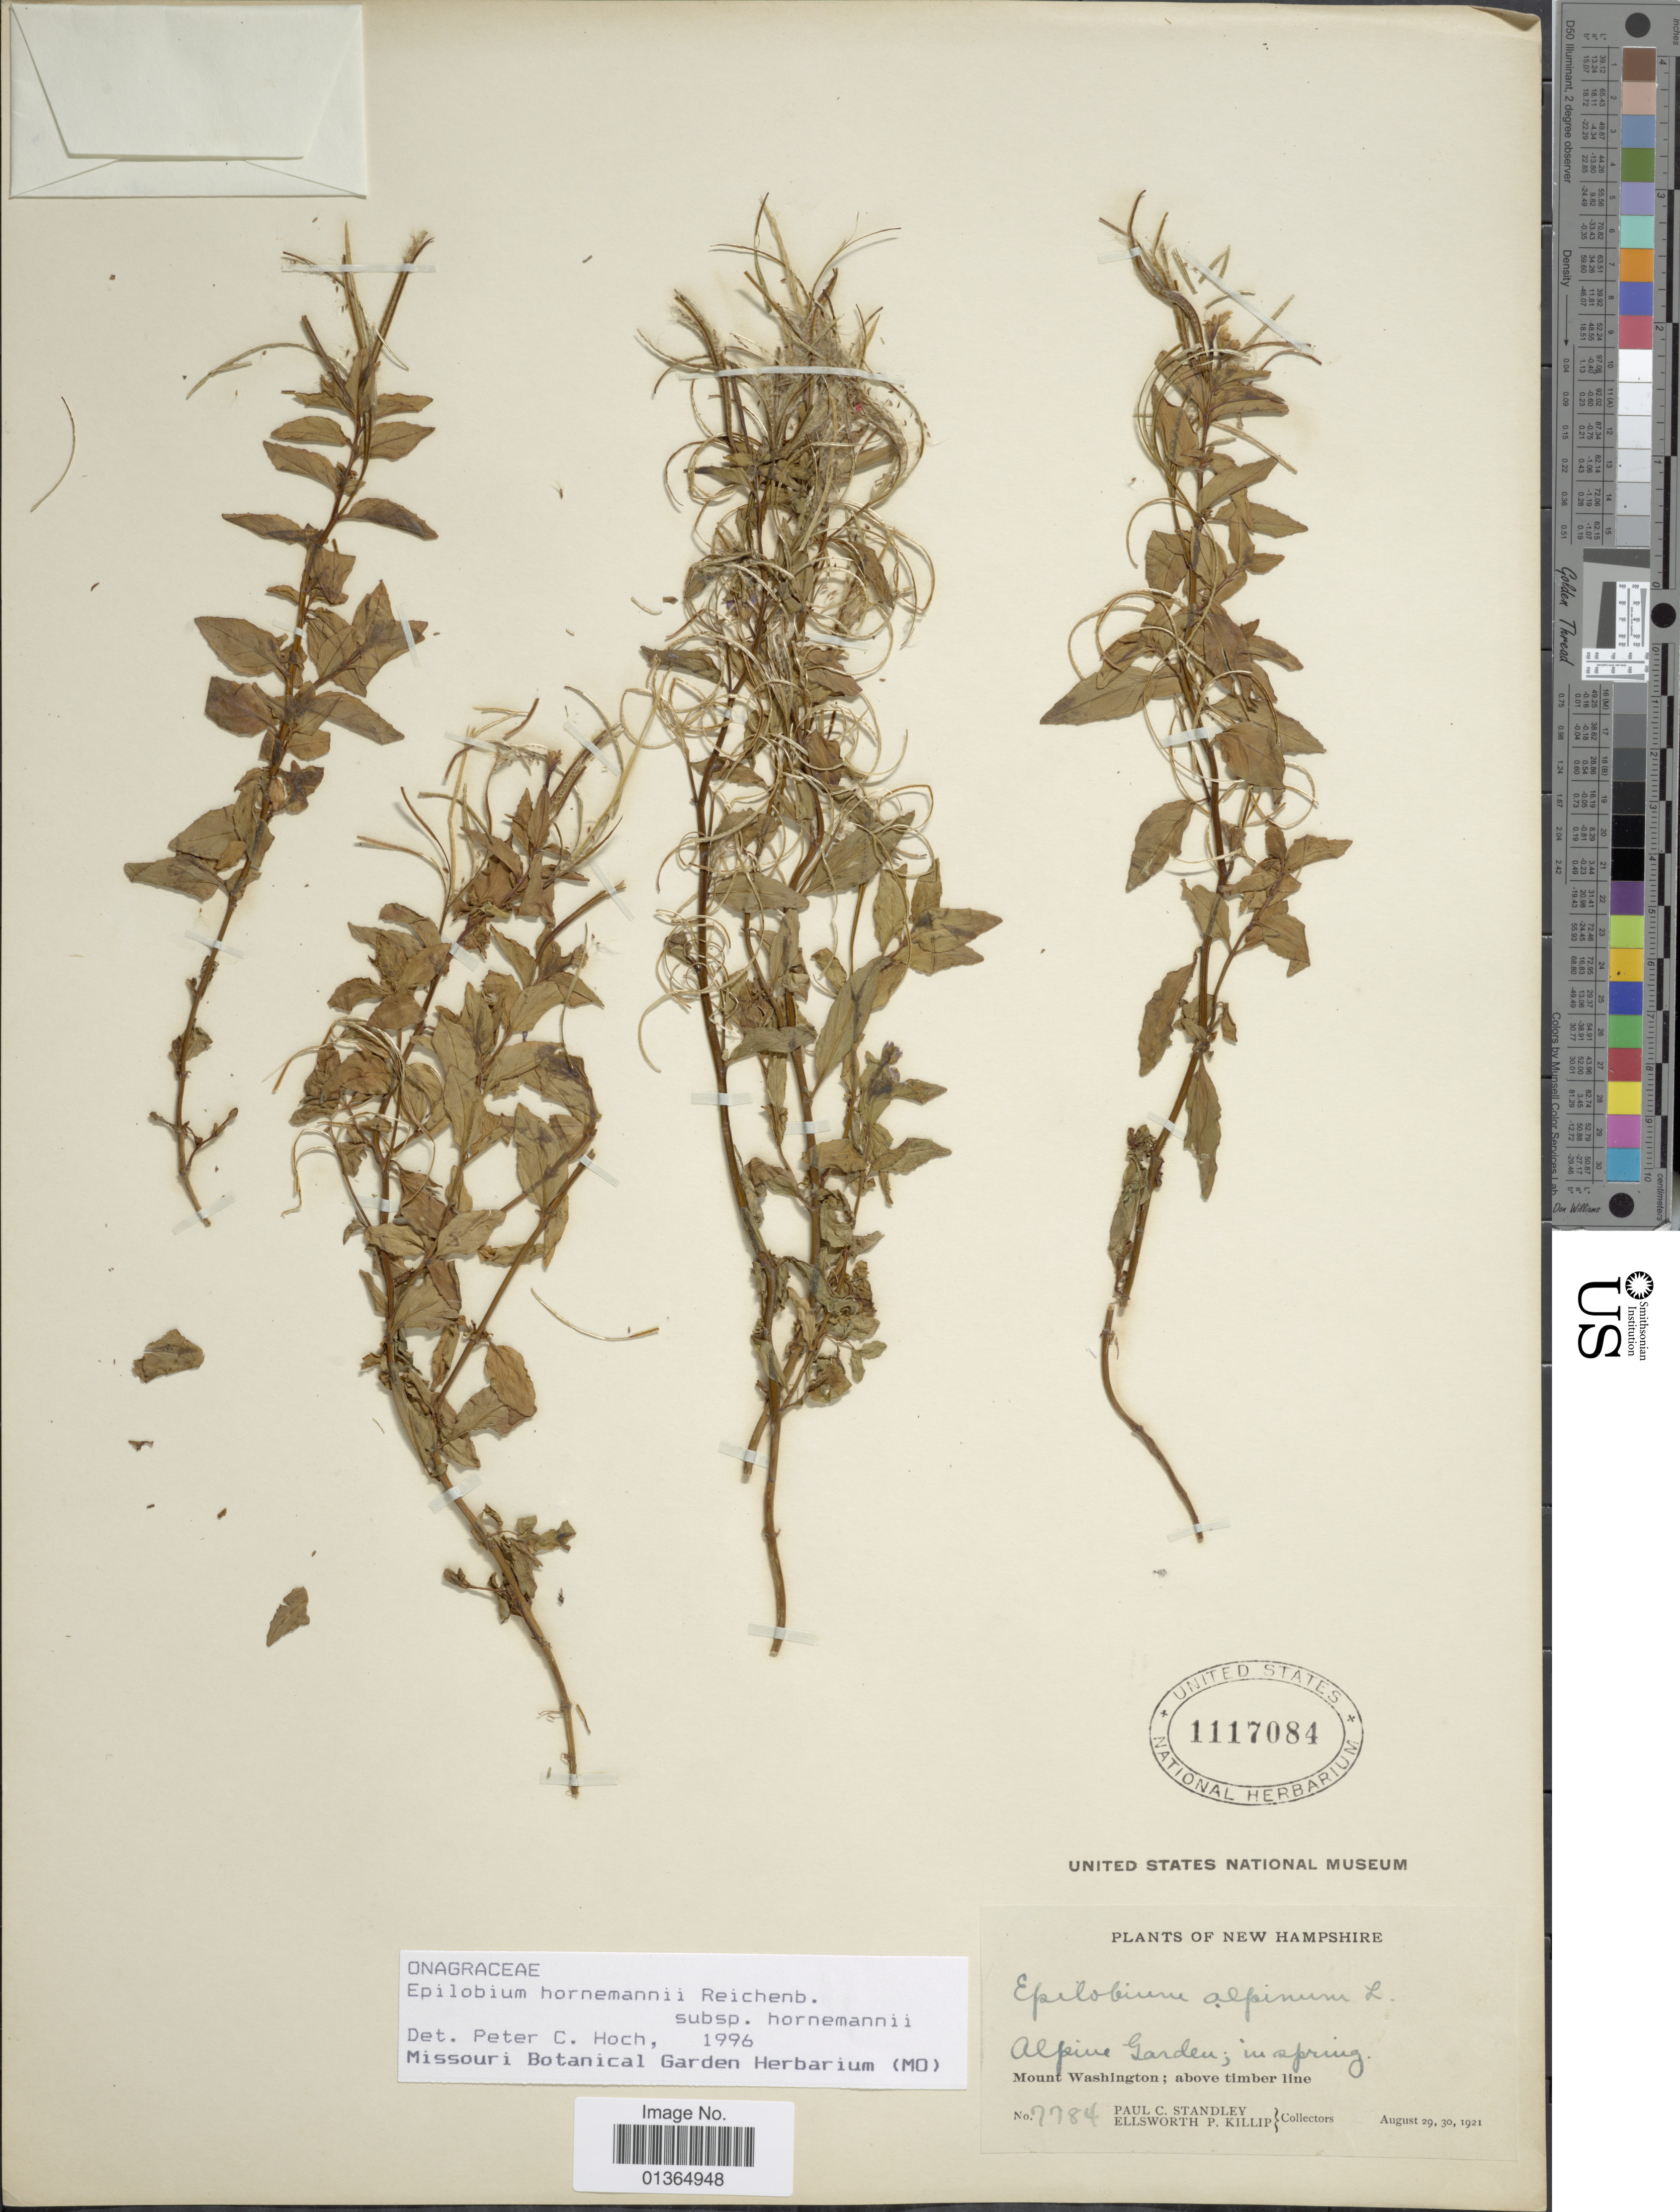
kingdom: Plantae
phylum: Tracheophyta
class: Magnoliopsida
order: Myrtales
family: Onagraceae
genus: Epilobium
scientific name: Epilobium hornemannii subsp. hornemannii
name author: Rchb.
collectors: P. C. Standley & E. P. Killip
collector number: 7784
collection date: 1921-08-29/1921-08-30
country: United States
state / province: New Hampshire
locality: Mount Washington.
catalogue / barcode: US 1117084